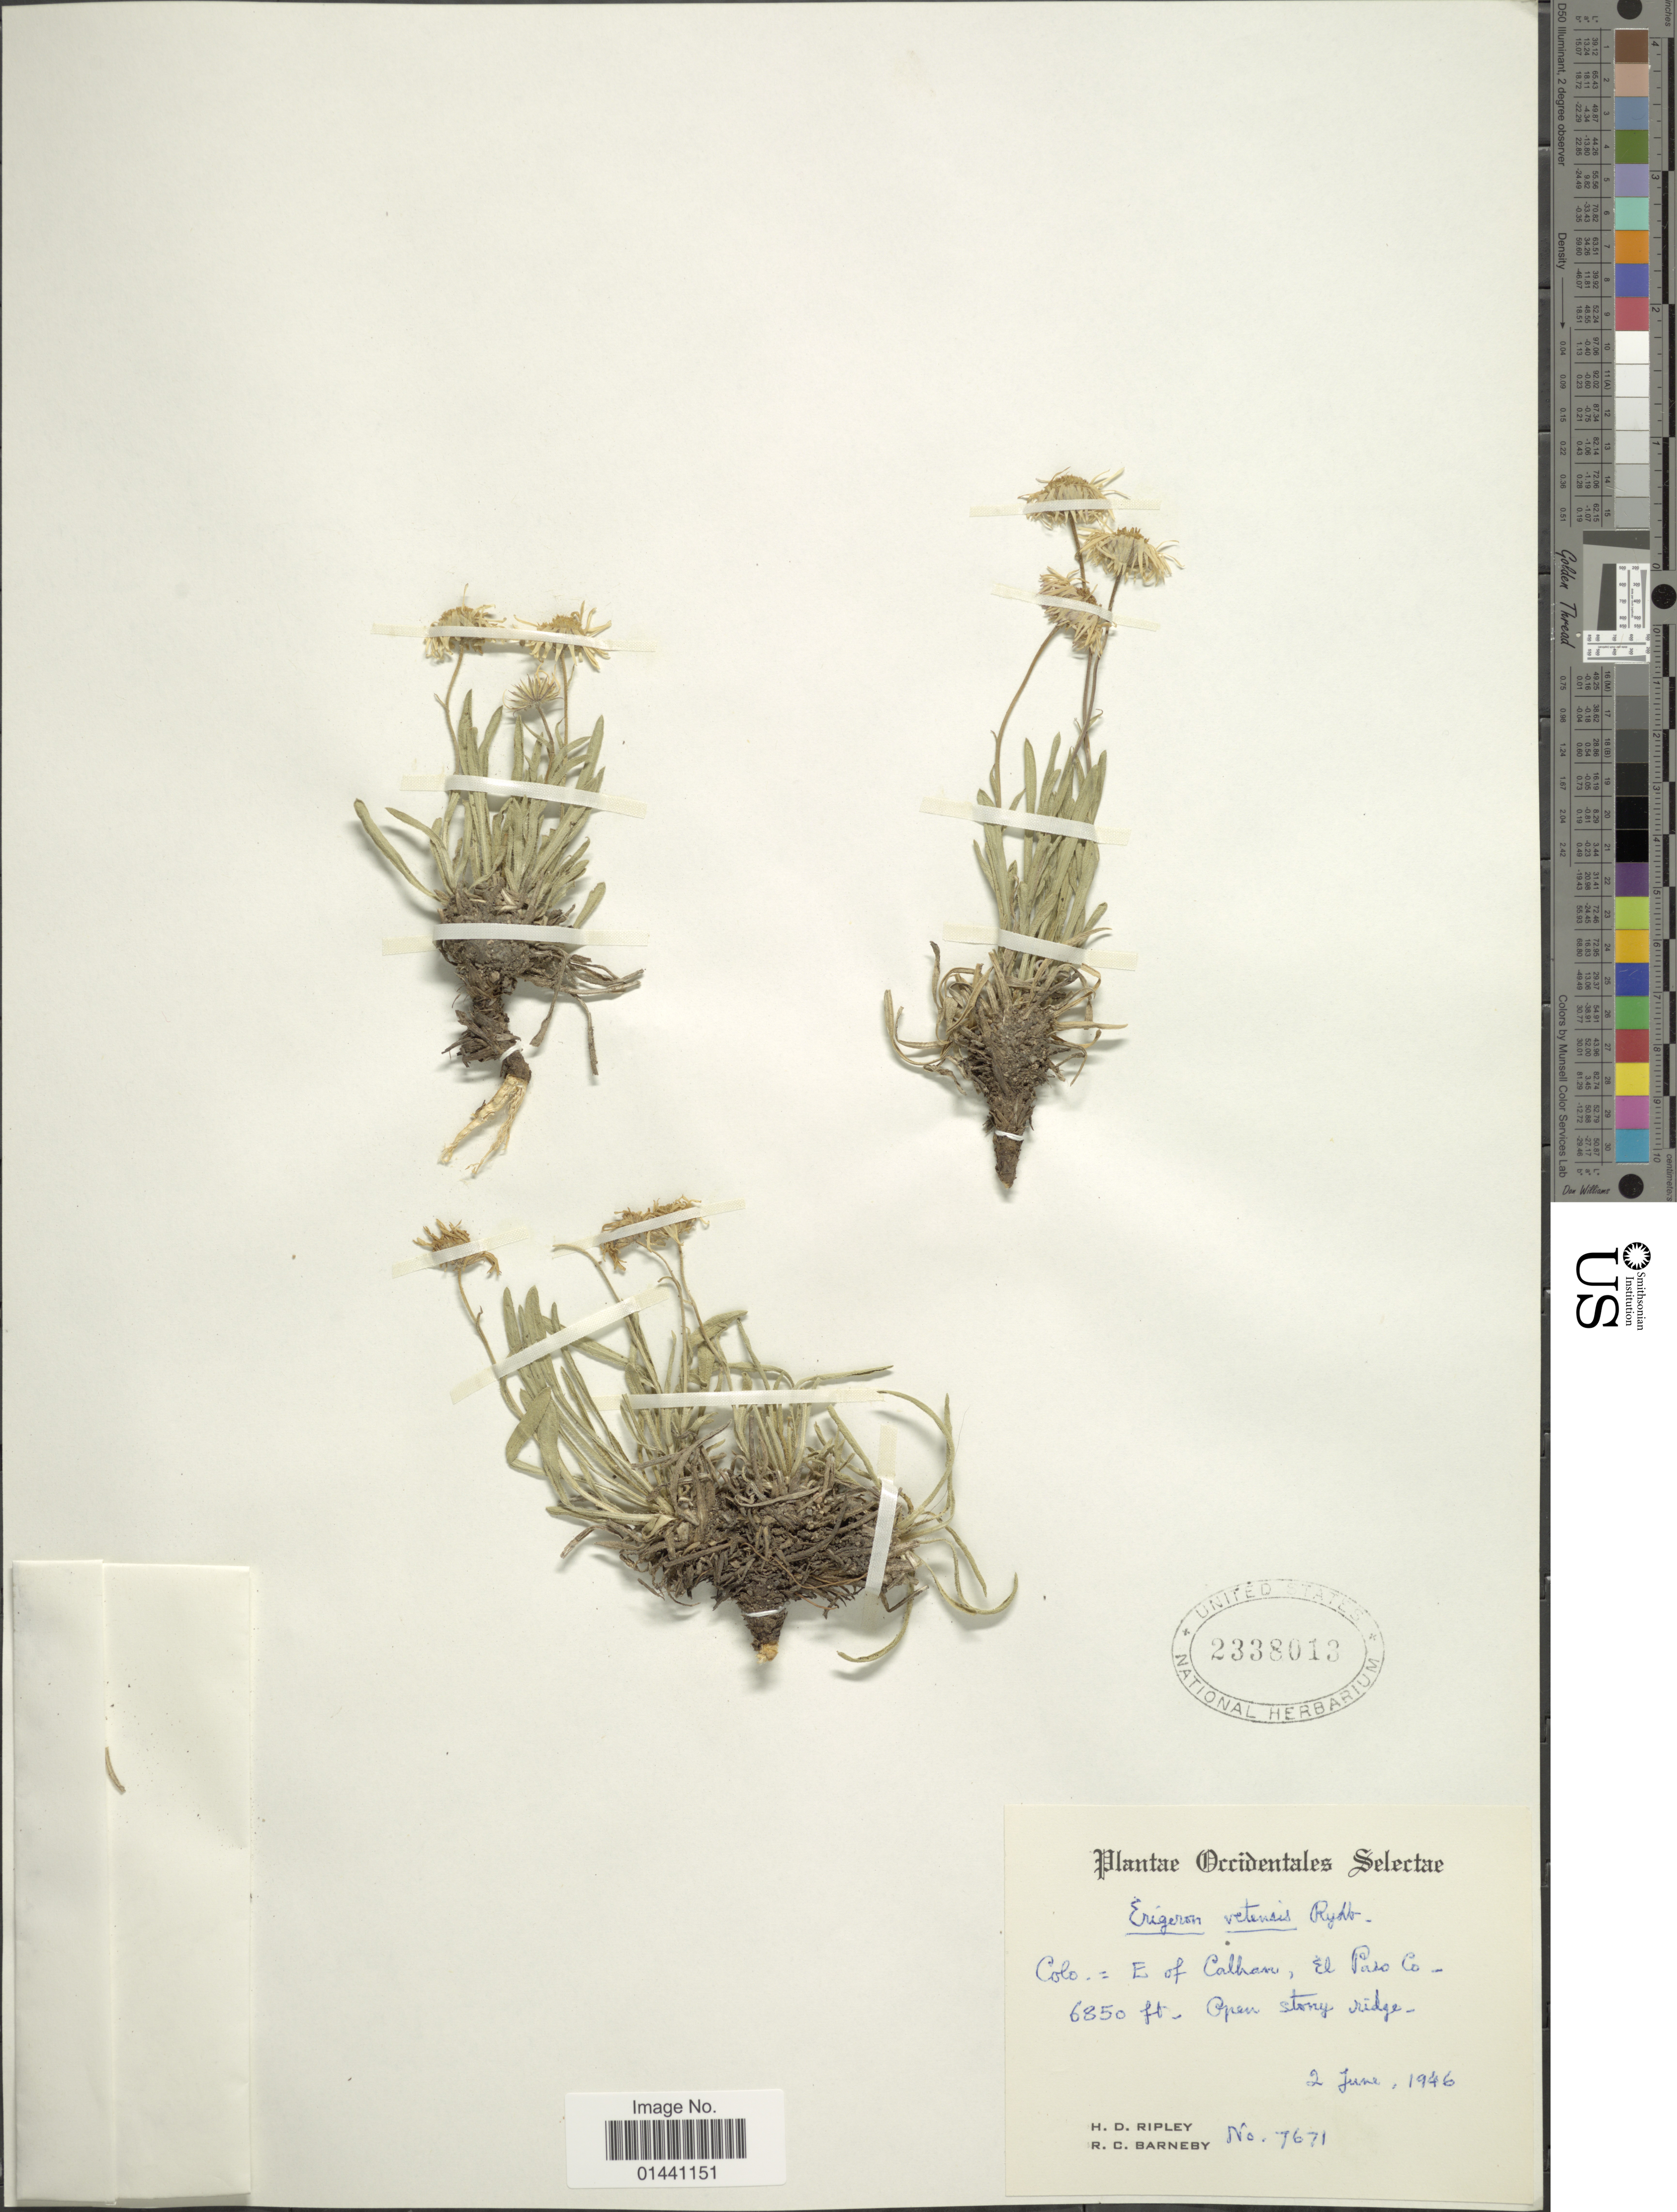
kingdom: Plantae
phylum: Tracheophyta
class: Magnoliopsida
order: Asterales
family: Asteraceae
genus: Erigeron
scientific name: Erigeron vetensis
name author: Rydb.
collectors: H. Ripley & R. C. Barneby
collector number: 7671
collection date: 1946-06-02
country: United States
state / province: Colorado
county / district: El Paso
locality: E. of Calhan, El Paso Co, open stony ridge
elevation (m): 2088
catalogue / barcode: US 2338013